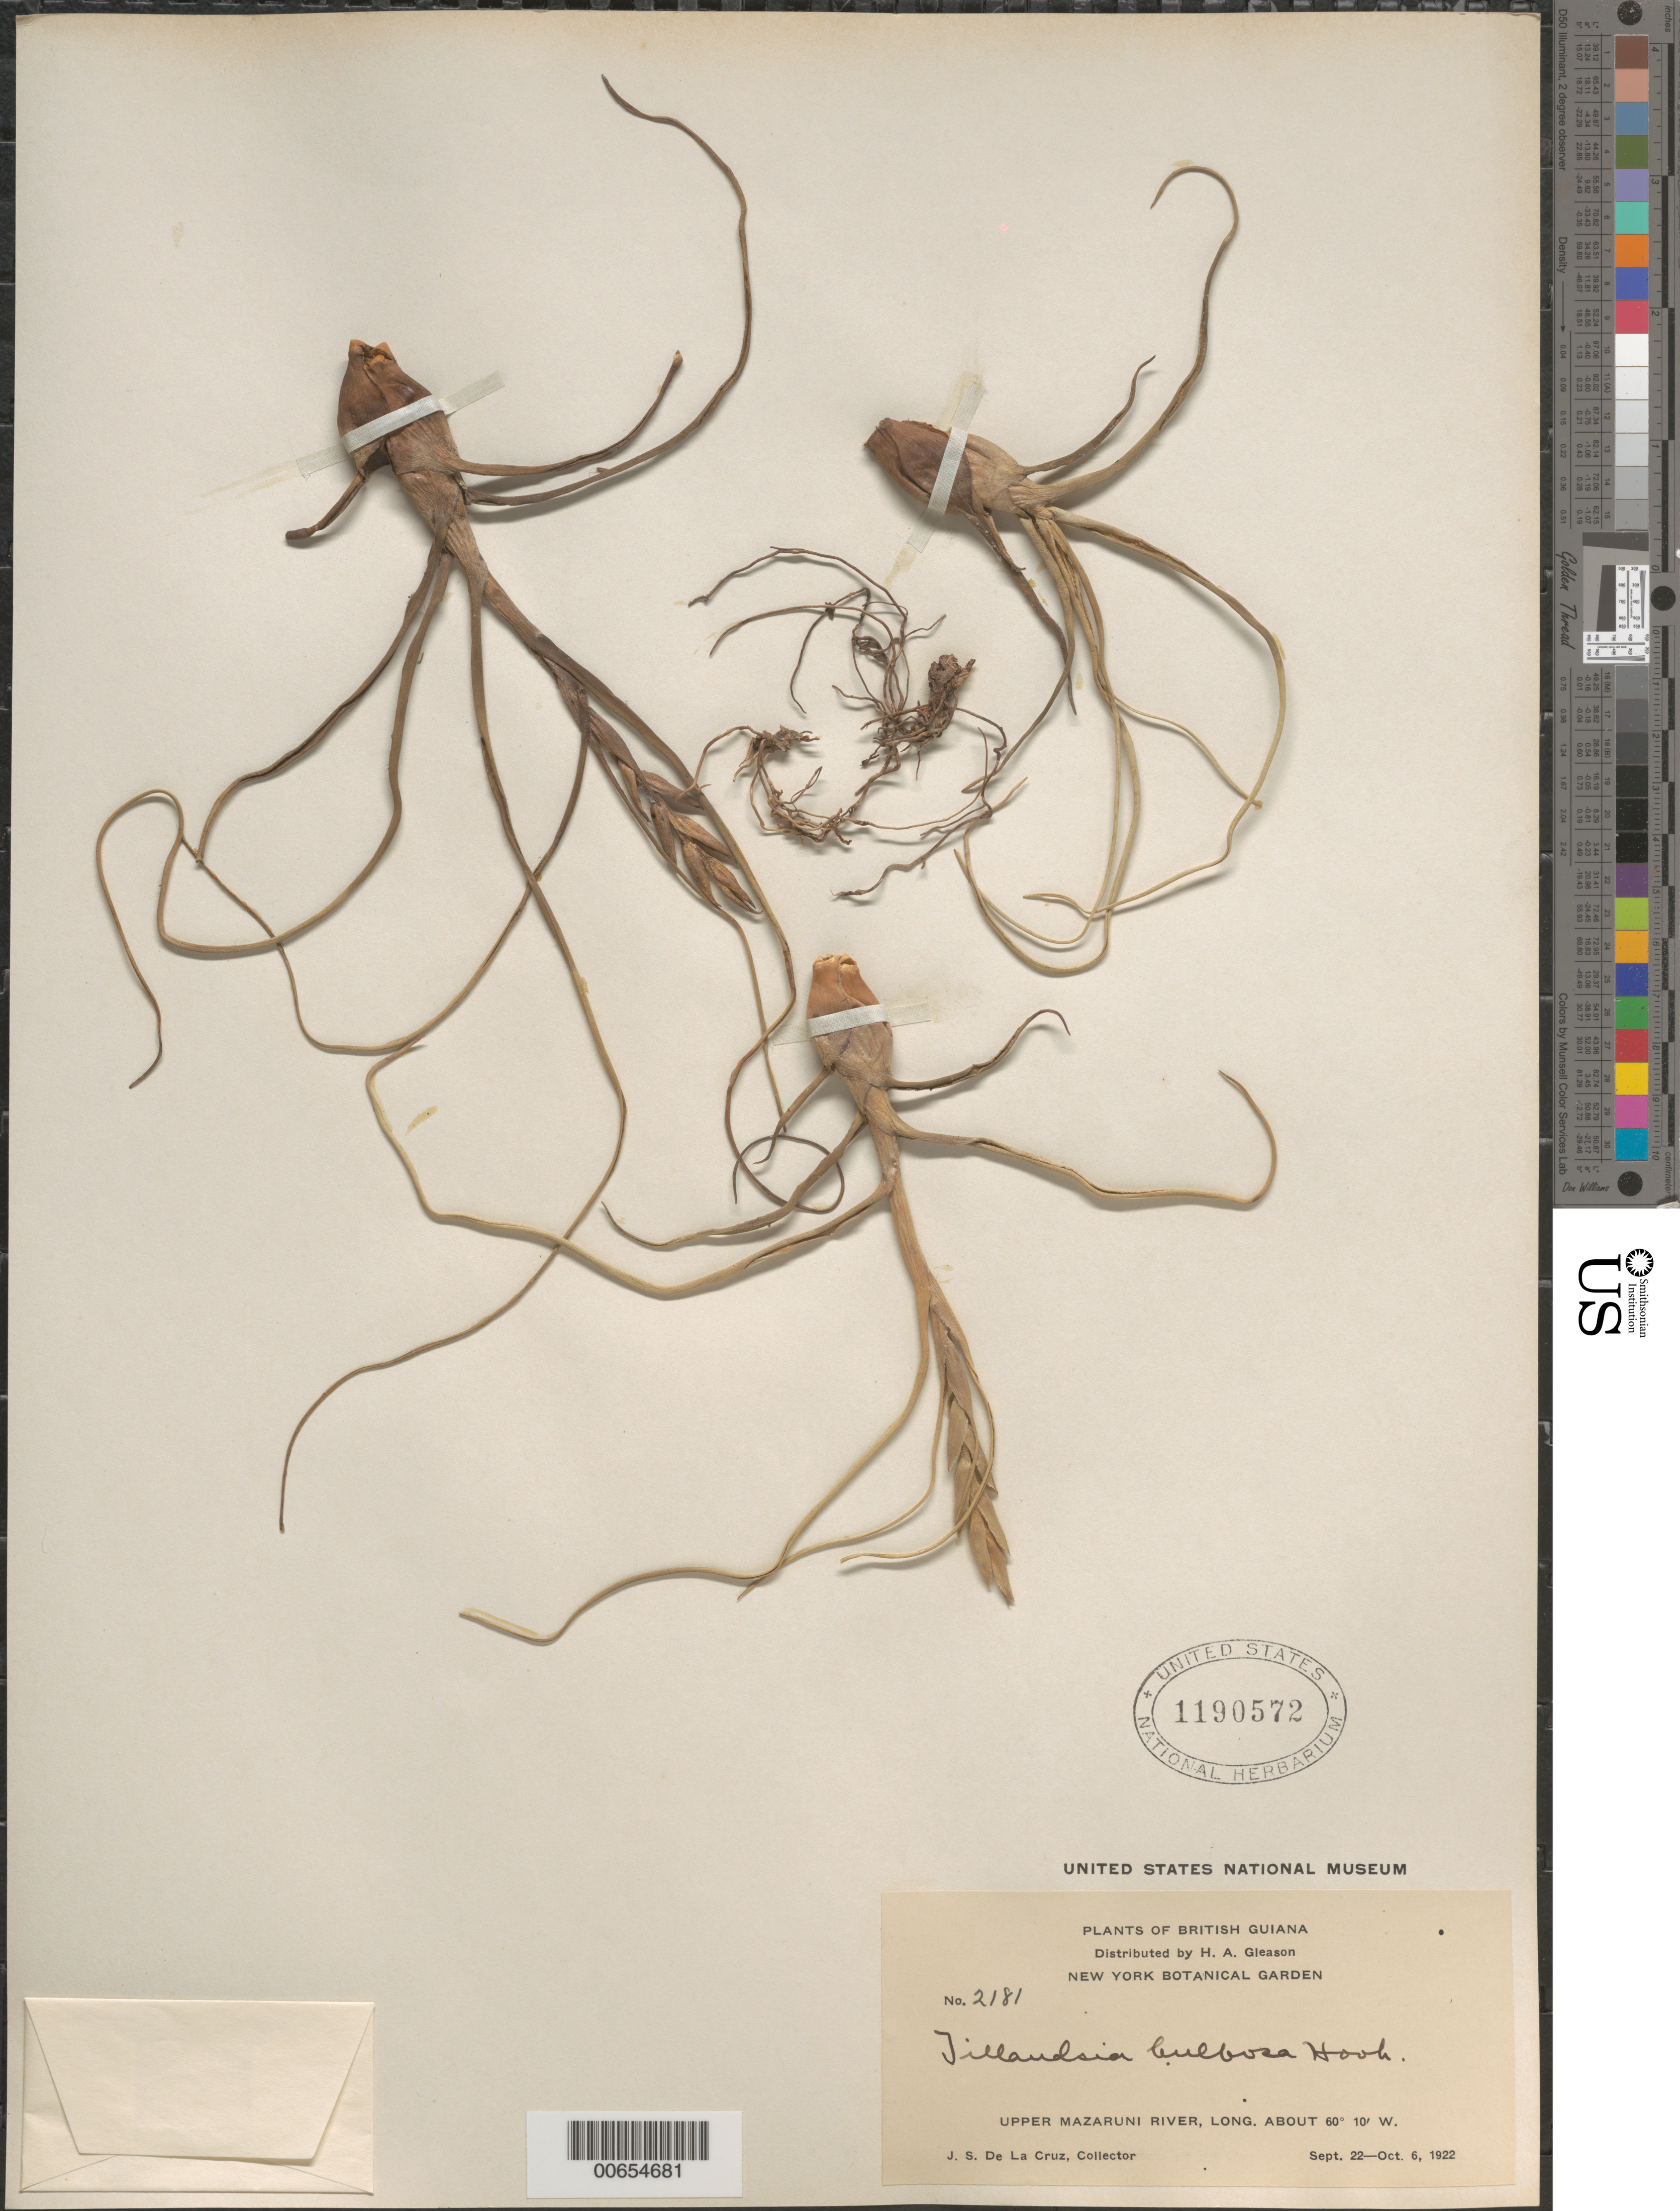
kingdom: Plantae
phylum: Tracheophyta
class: Liliopsida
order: Poales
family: Bromeliaceae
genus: Tillandsia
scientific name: Tillandsia bulbosa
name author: Hook.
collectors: J. S. de la Cruz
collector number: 2181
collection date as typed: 22-Sep-22 to 6-Oct-22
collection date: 1922-09-22/1922-10-06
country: Guyana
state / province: Cuyuni-Mazaruni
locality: Upper Mazaruni R.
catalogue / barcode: US 1190572